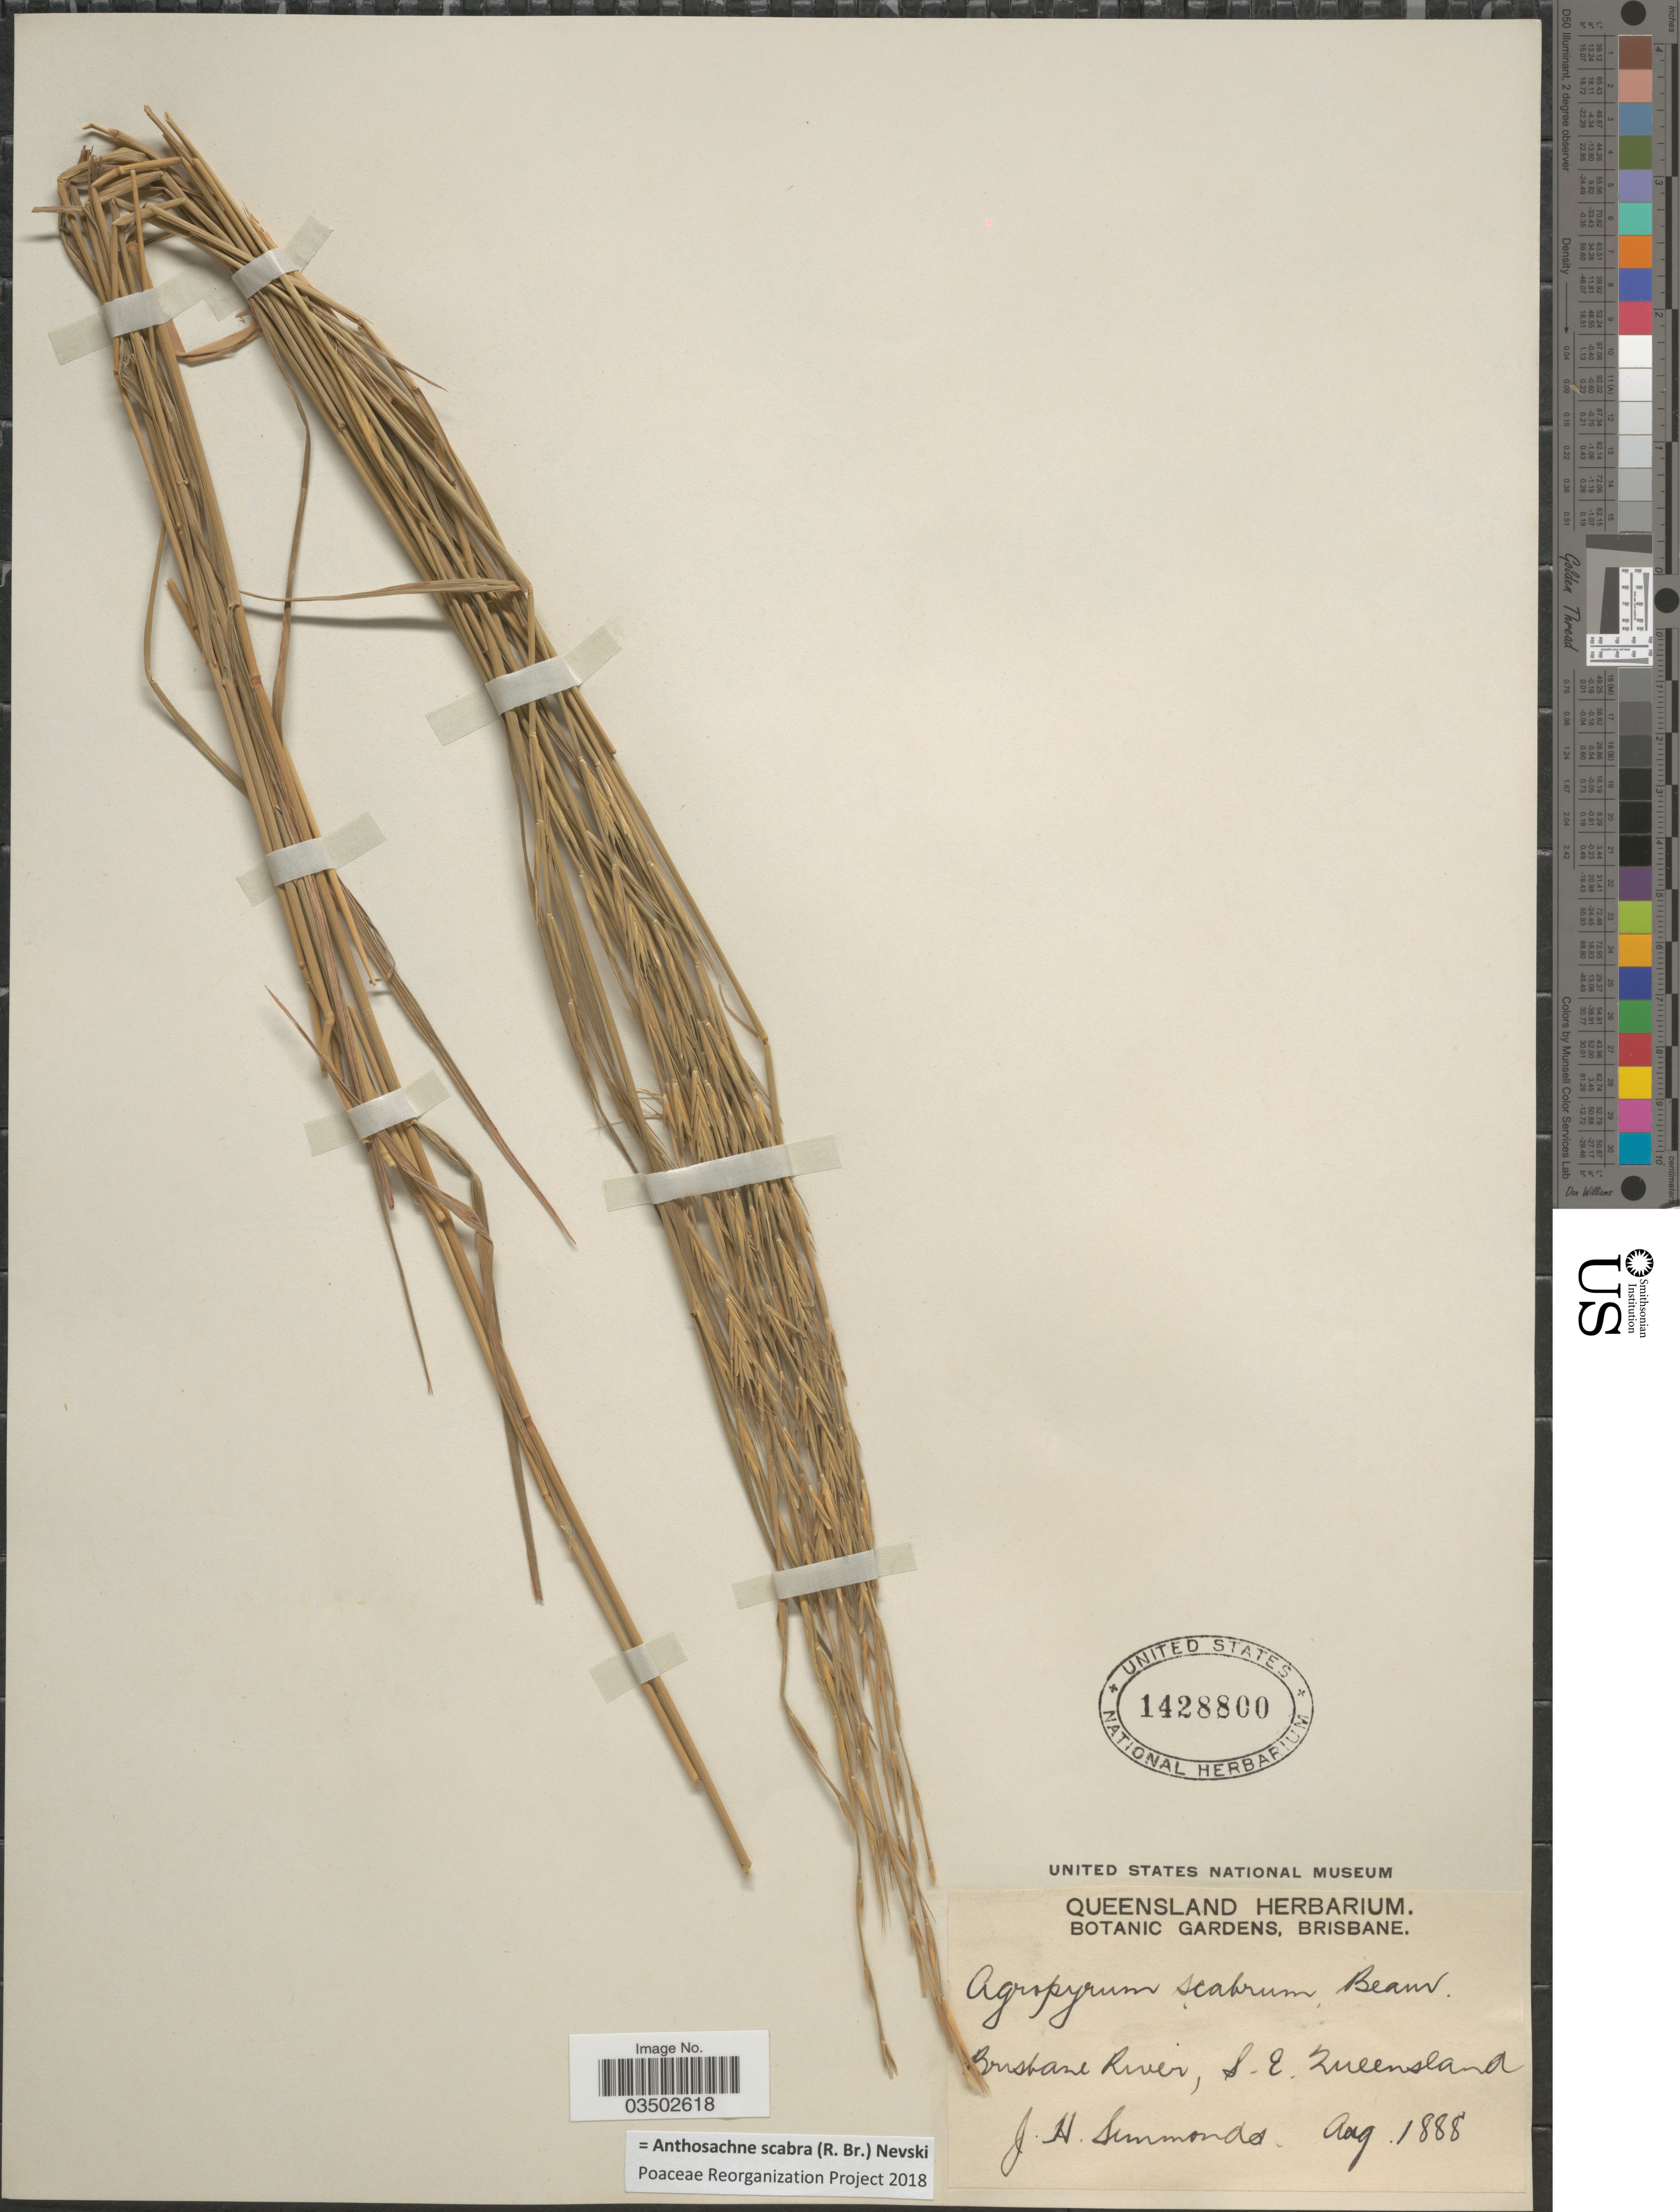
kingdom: Plantae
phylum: Tracheophyta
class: Liliopsida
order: Poales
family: Poaceae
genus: Anthosachne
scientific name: Anthosachne scabra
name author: (R. Br.) Nevski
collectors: J. Simmonds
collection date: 1888-08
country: Australia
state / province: Queensland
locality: Brisbane River, S.E. Queensland.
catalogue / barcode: US 1428800